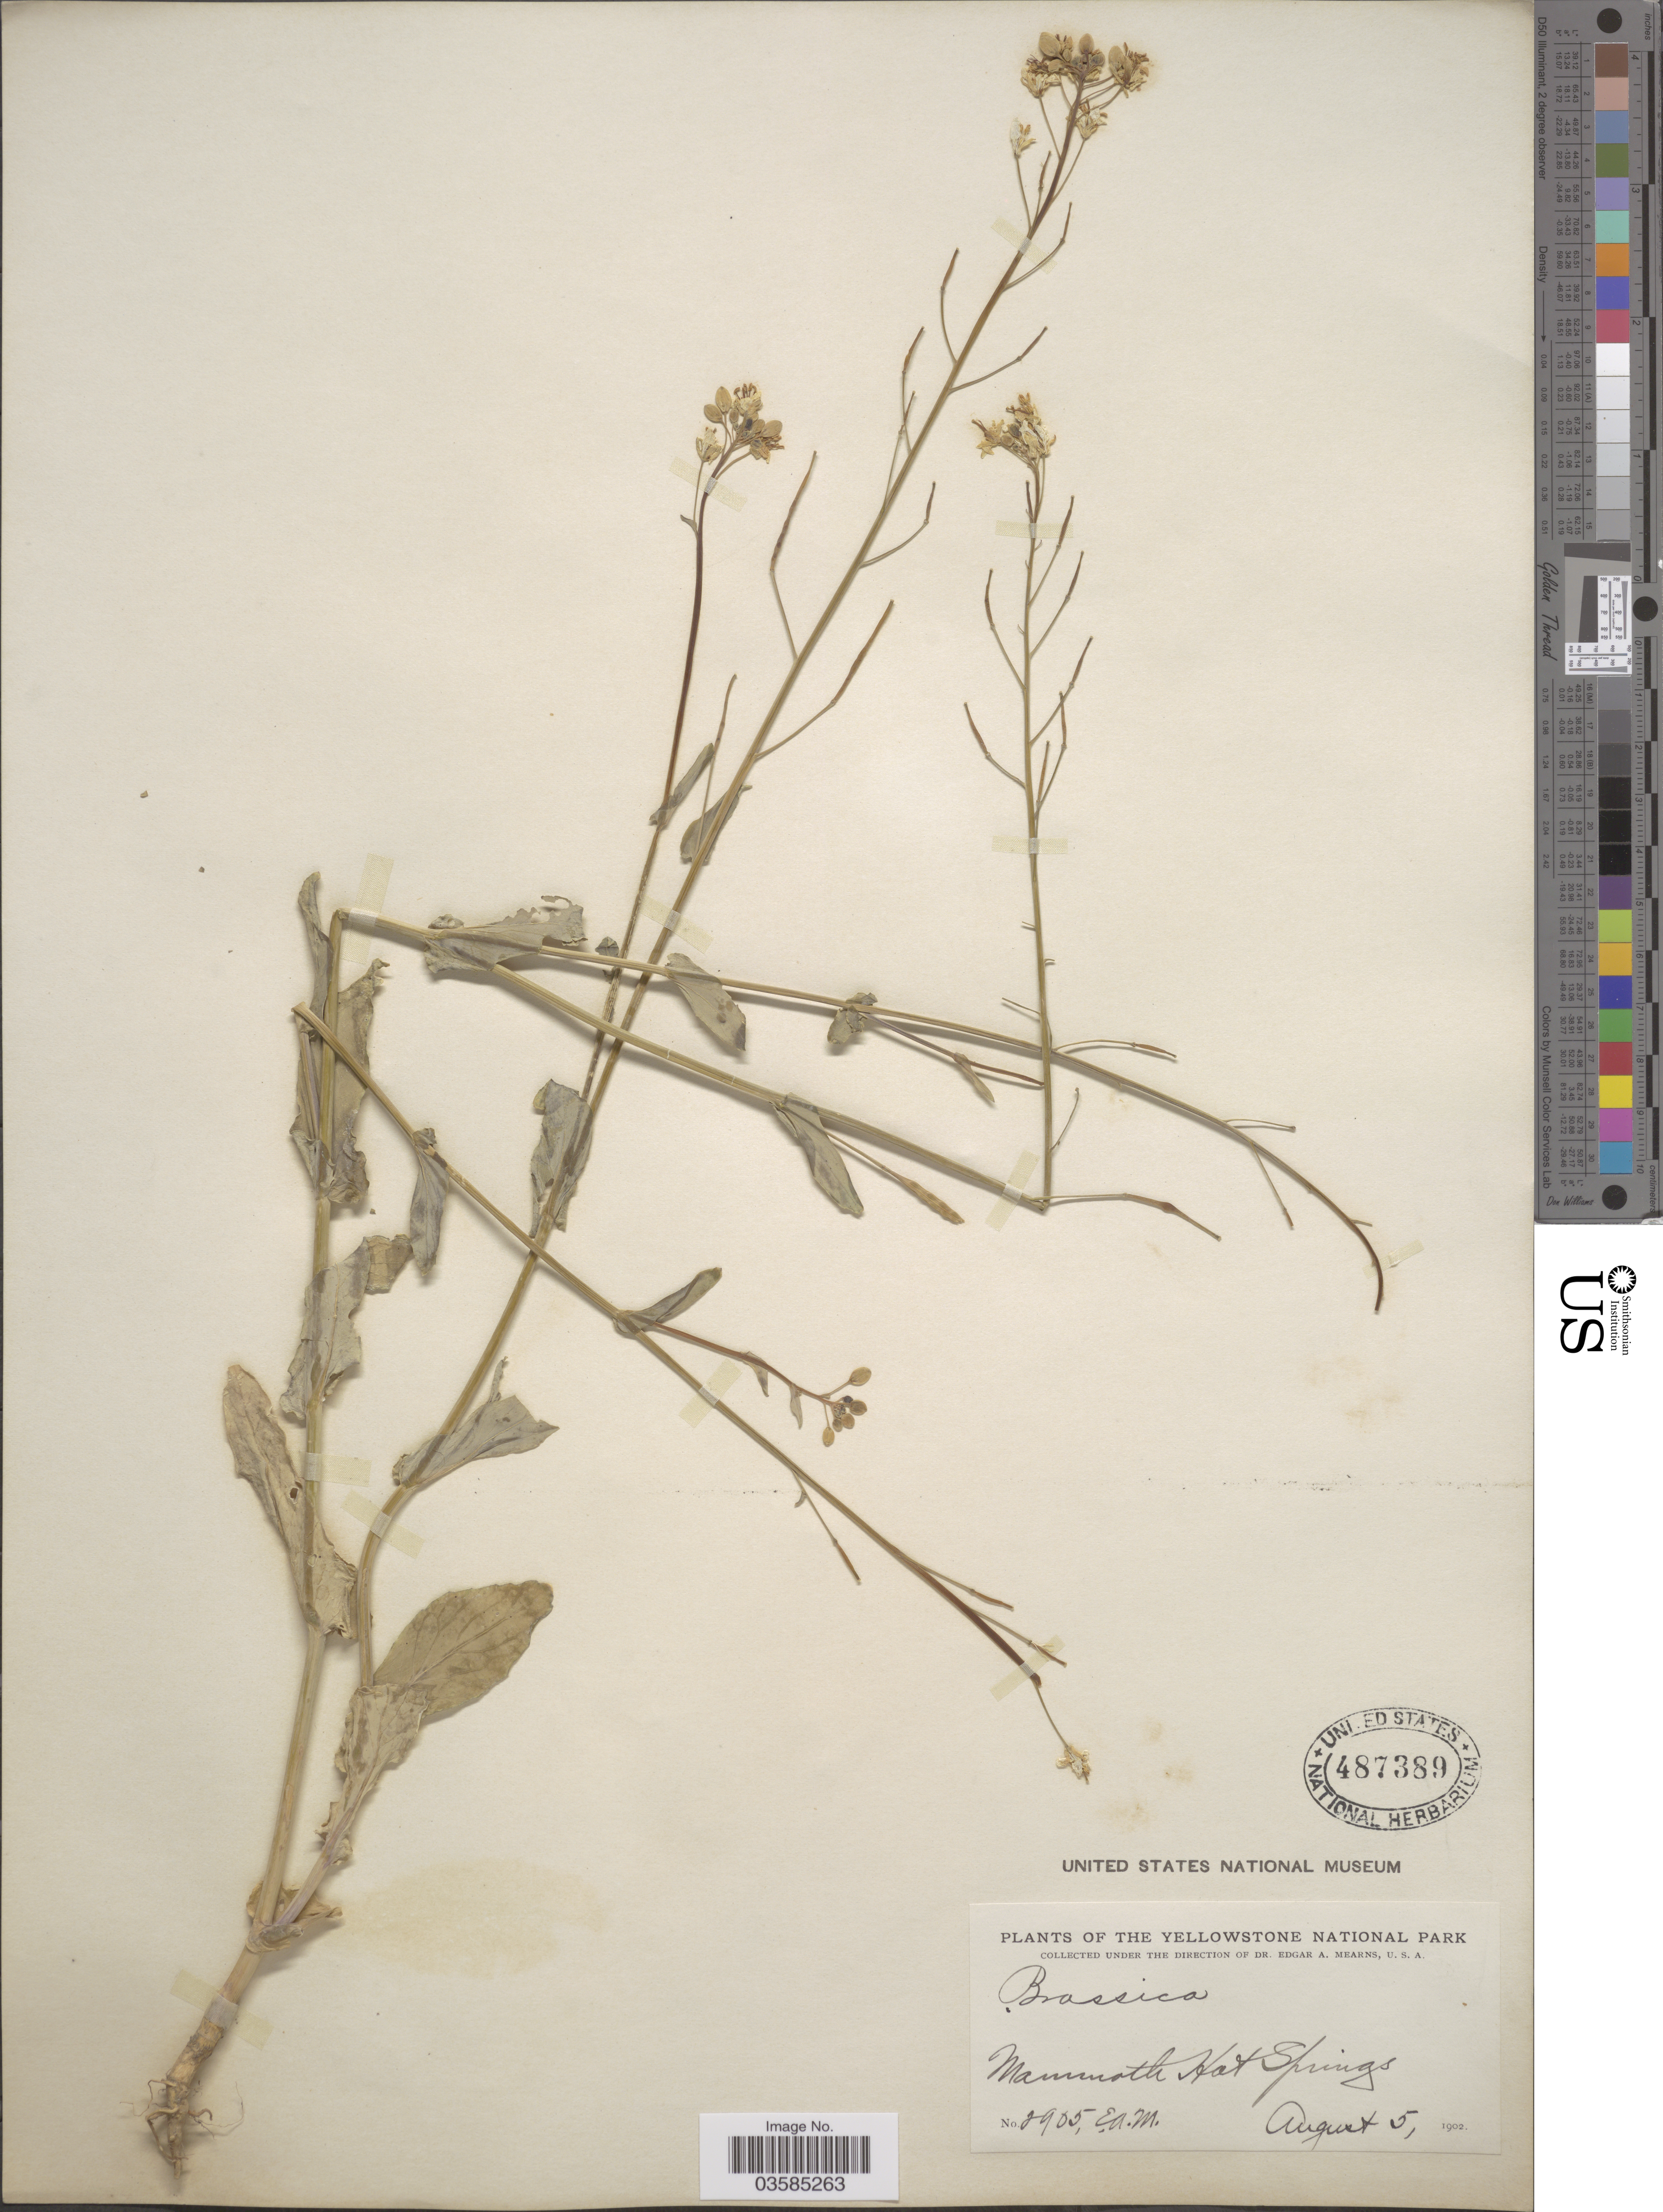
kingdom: Plantae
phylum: Tracheophyta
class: Magnoliopsida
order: Brassicales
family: Brassicaceae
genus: Brassica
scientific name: Brassica sp.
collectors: E. A. Mearns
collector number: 2905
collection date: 1902-08-05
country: United States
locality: Yellow Stone National Park. Mammoth Hot Springs.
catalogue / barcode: US 487389